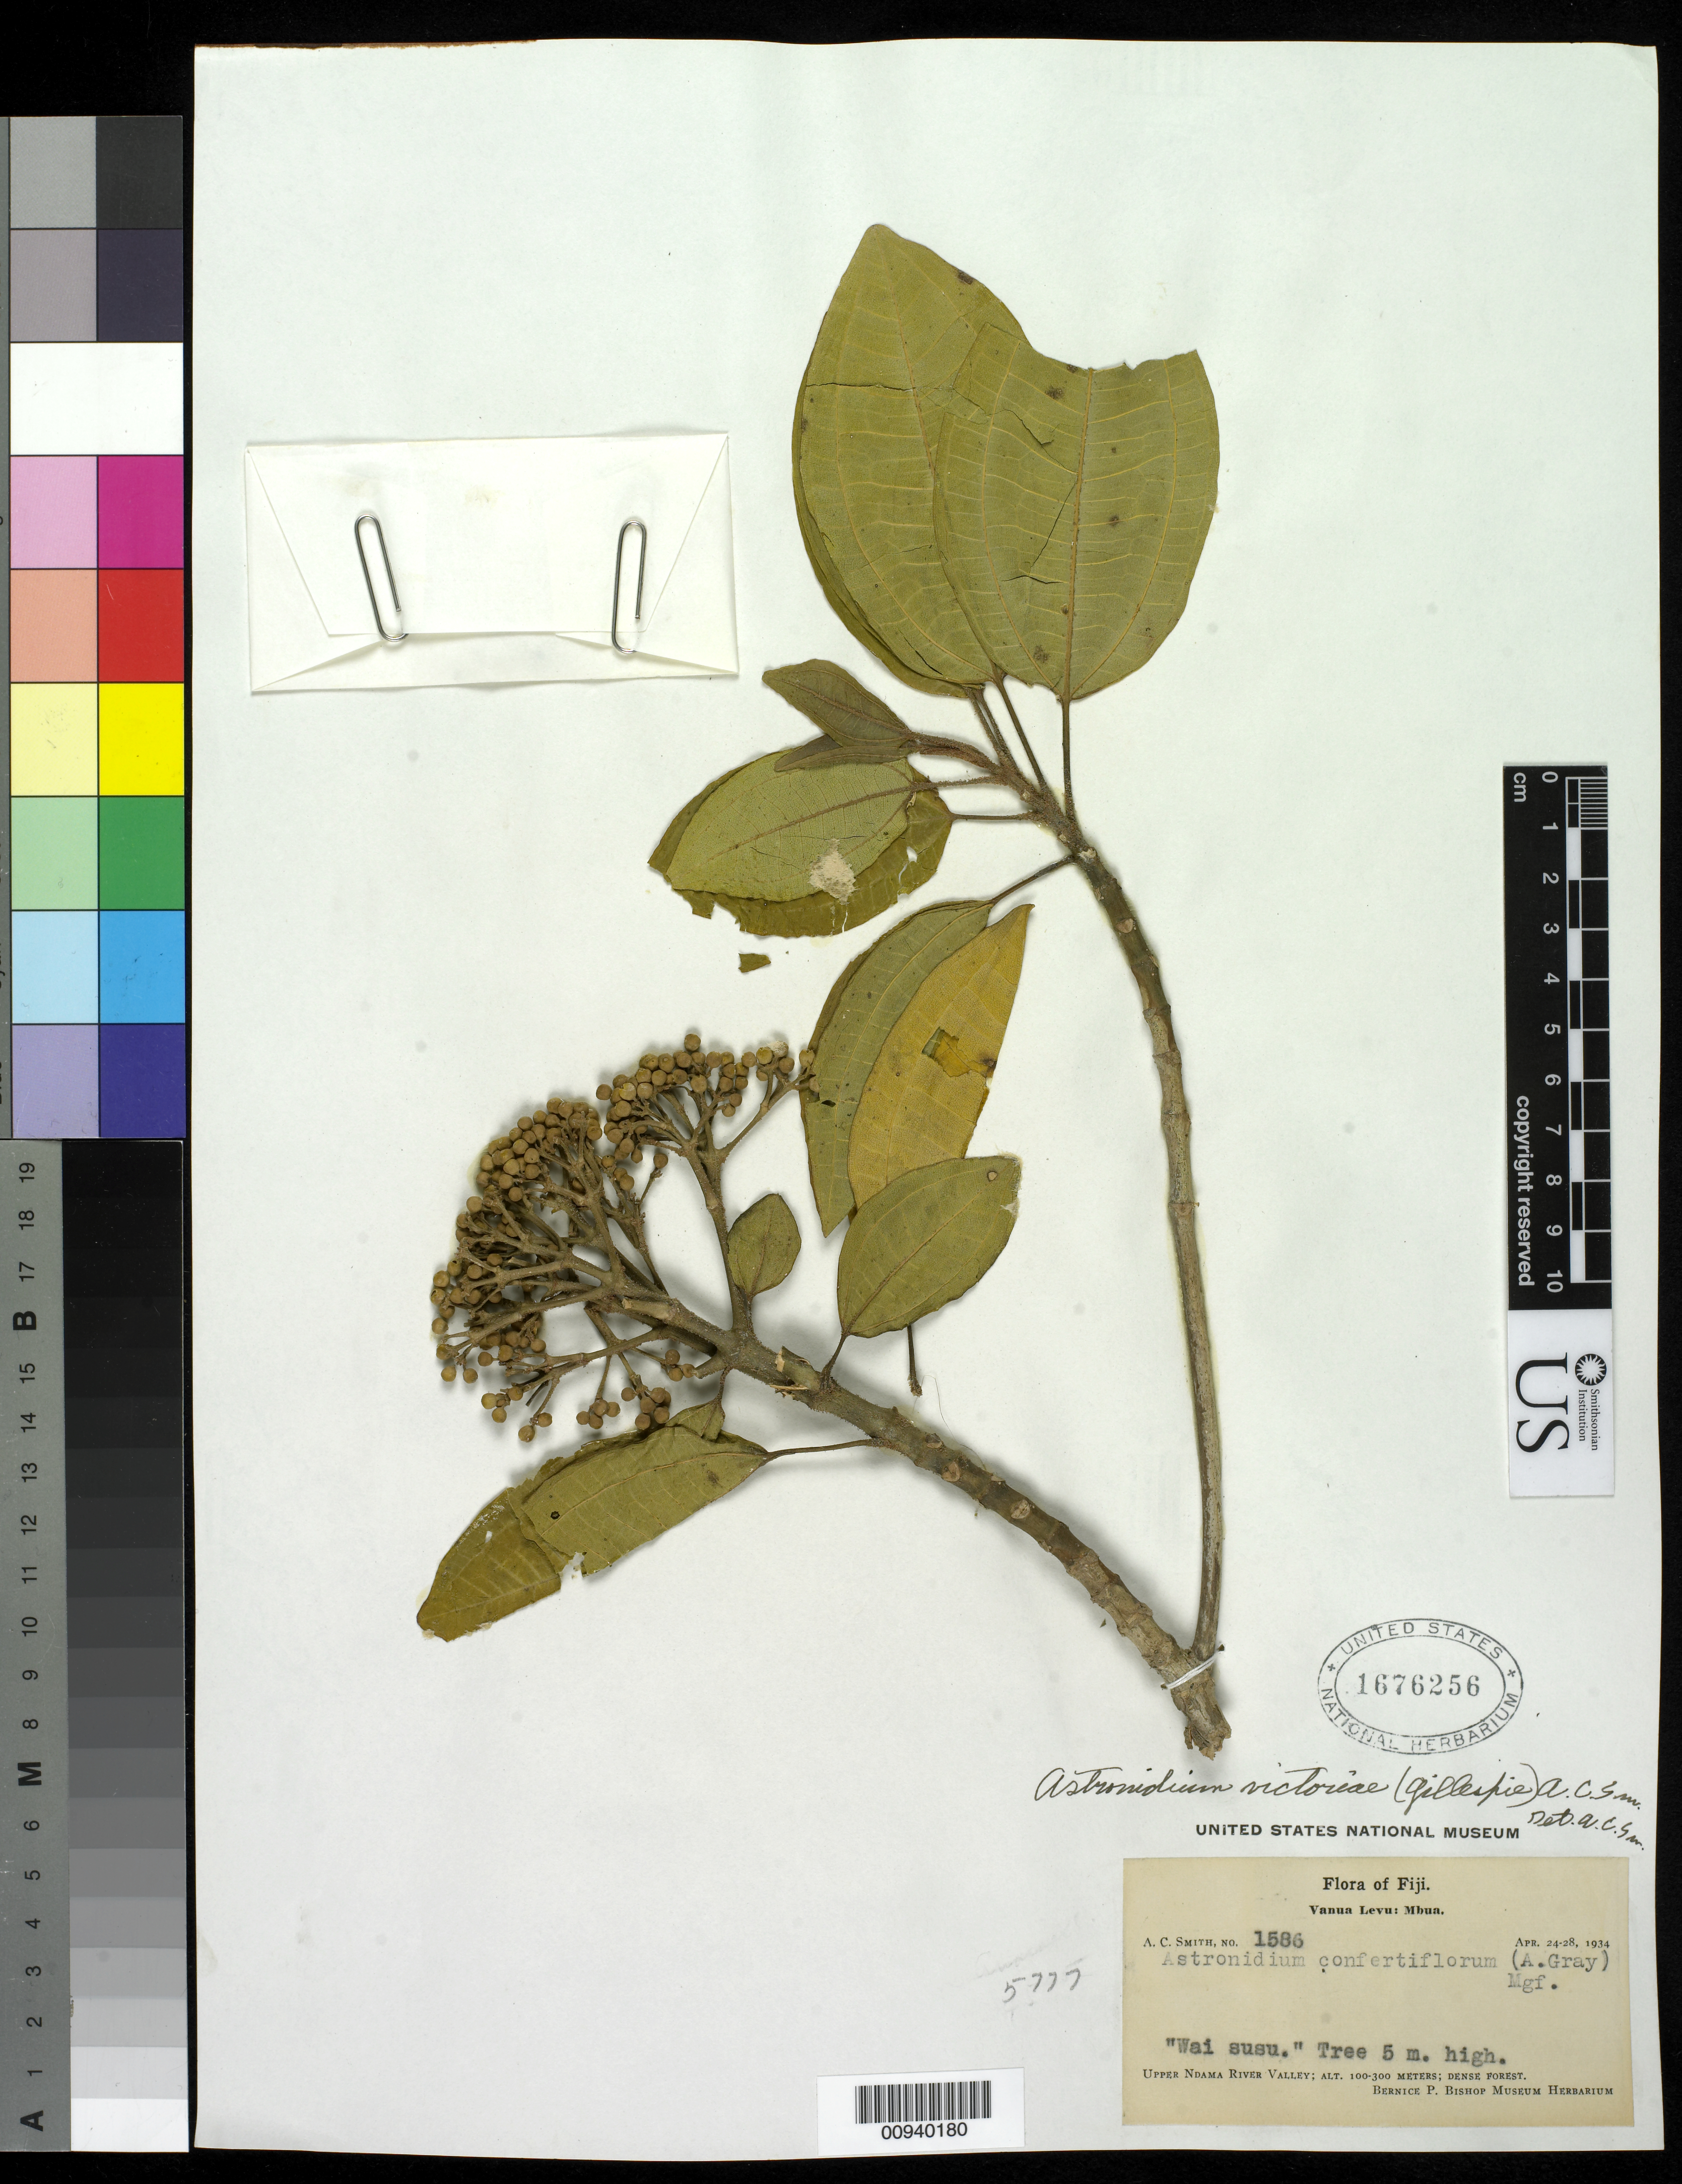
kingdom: Plantae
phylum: Tracheophyta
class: Magnoliopsida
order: Myrtales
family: Melastomataceae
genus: Astronidium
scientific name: Astronidium victoriae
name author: (Gill.) A.C. Sm.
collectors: C. A. Smith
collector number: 1586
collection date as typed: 24 Apr 1934 to 28 Apr 1934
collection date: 1934-04-24/1934-04-28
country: Fiji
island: Mbua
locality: Vanua Levu: Mbua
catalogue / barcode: US 1676256